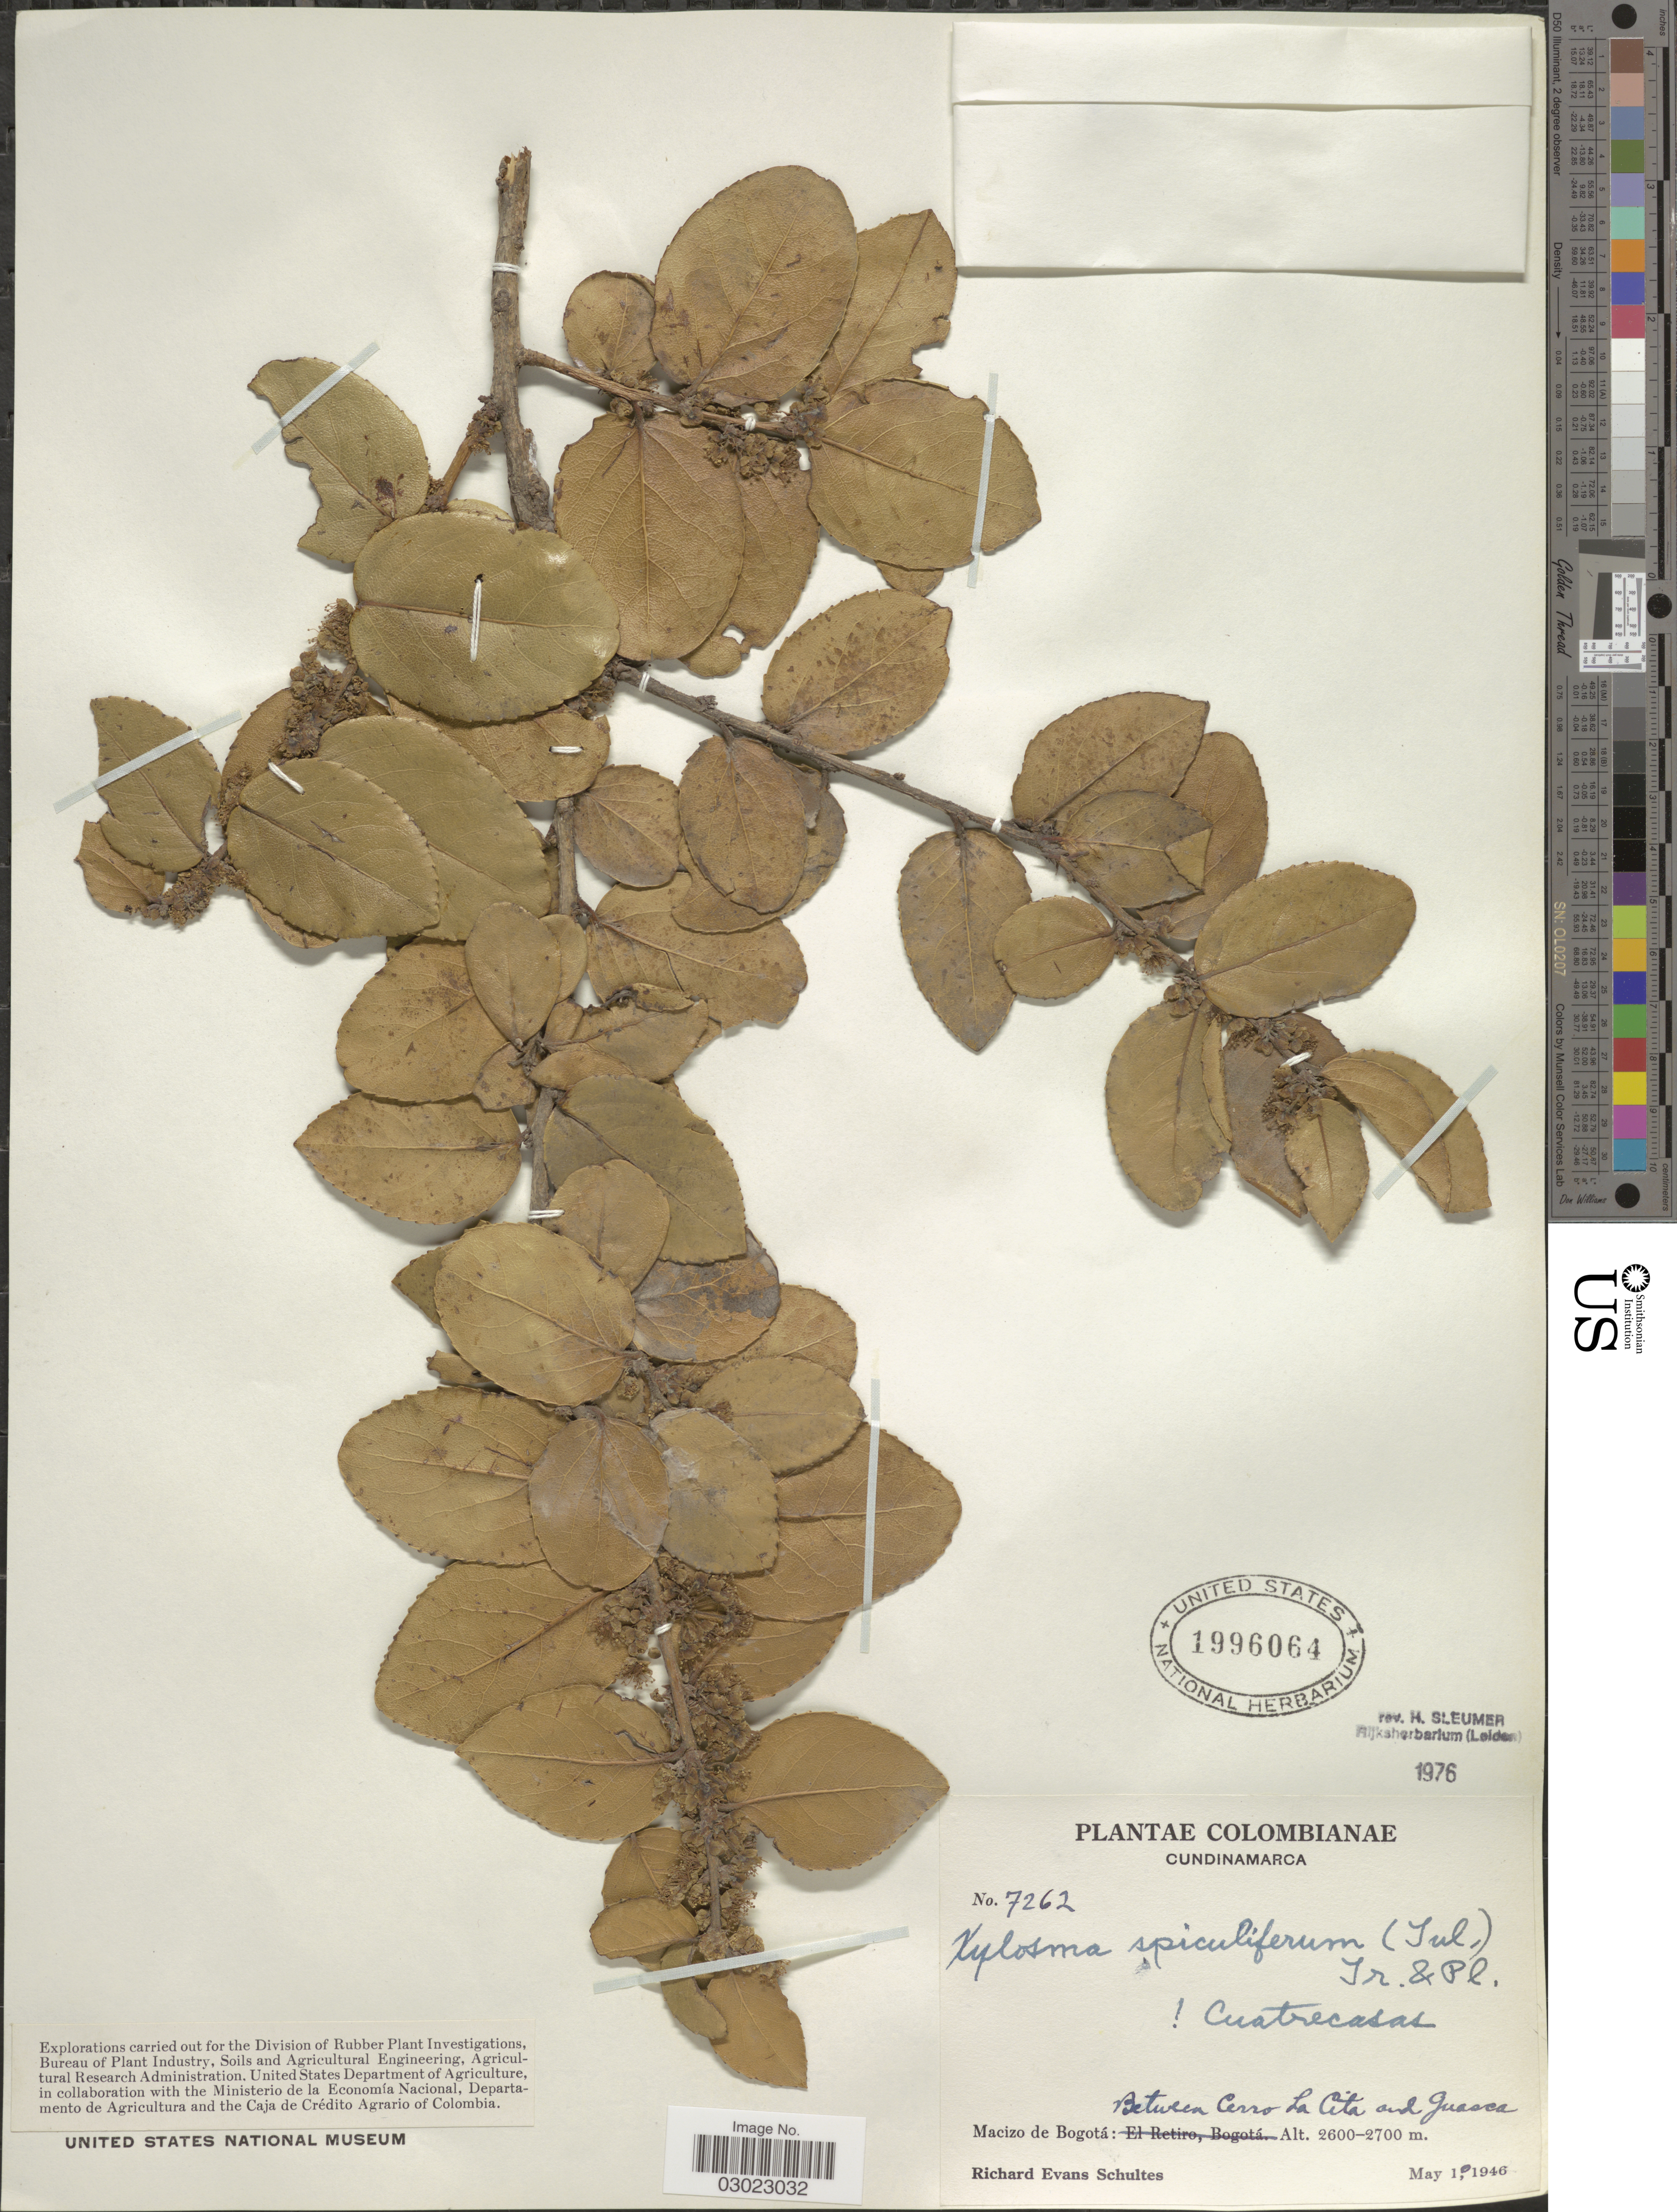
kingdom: Plantae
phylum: Tracheophyta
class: Magnoliopsida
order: Malpighiales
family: Salicaceae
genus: Xylosma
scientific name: Xylosma spiculifera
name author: (Tul.) Triana & Planch.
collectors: R. E. Schultes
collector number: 7262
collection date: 1946-05-10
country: Colombia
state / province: Cundinamarca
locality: Macizo de Bogotá: Between Cerro La Cita and Guasca.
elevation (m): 2600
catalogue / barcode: US 1996064